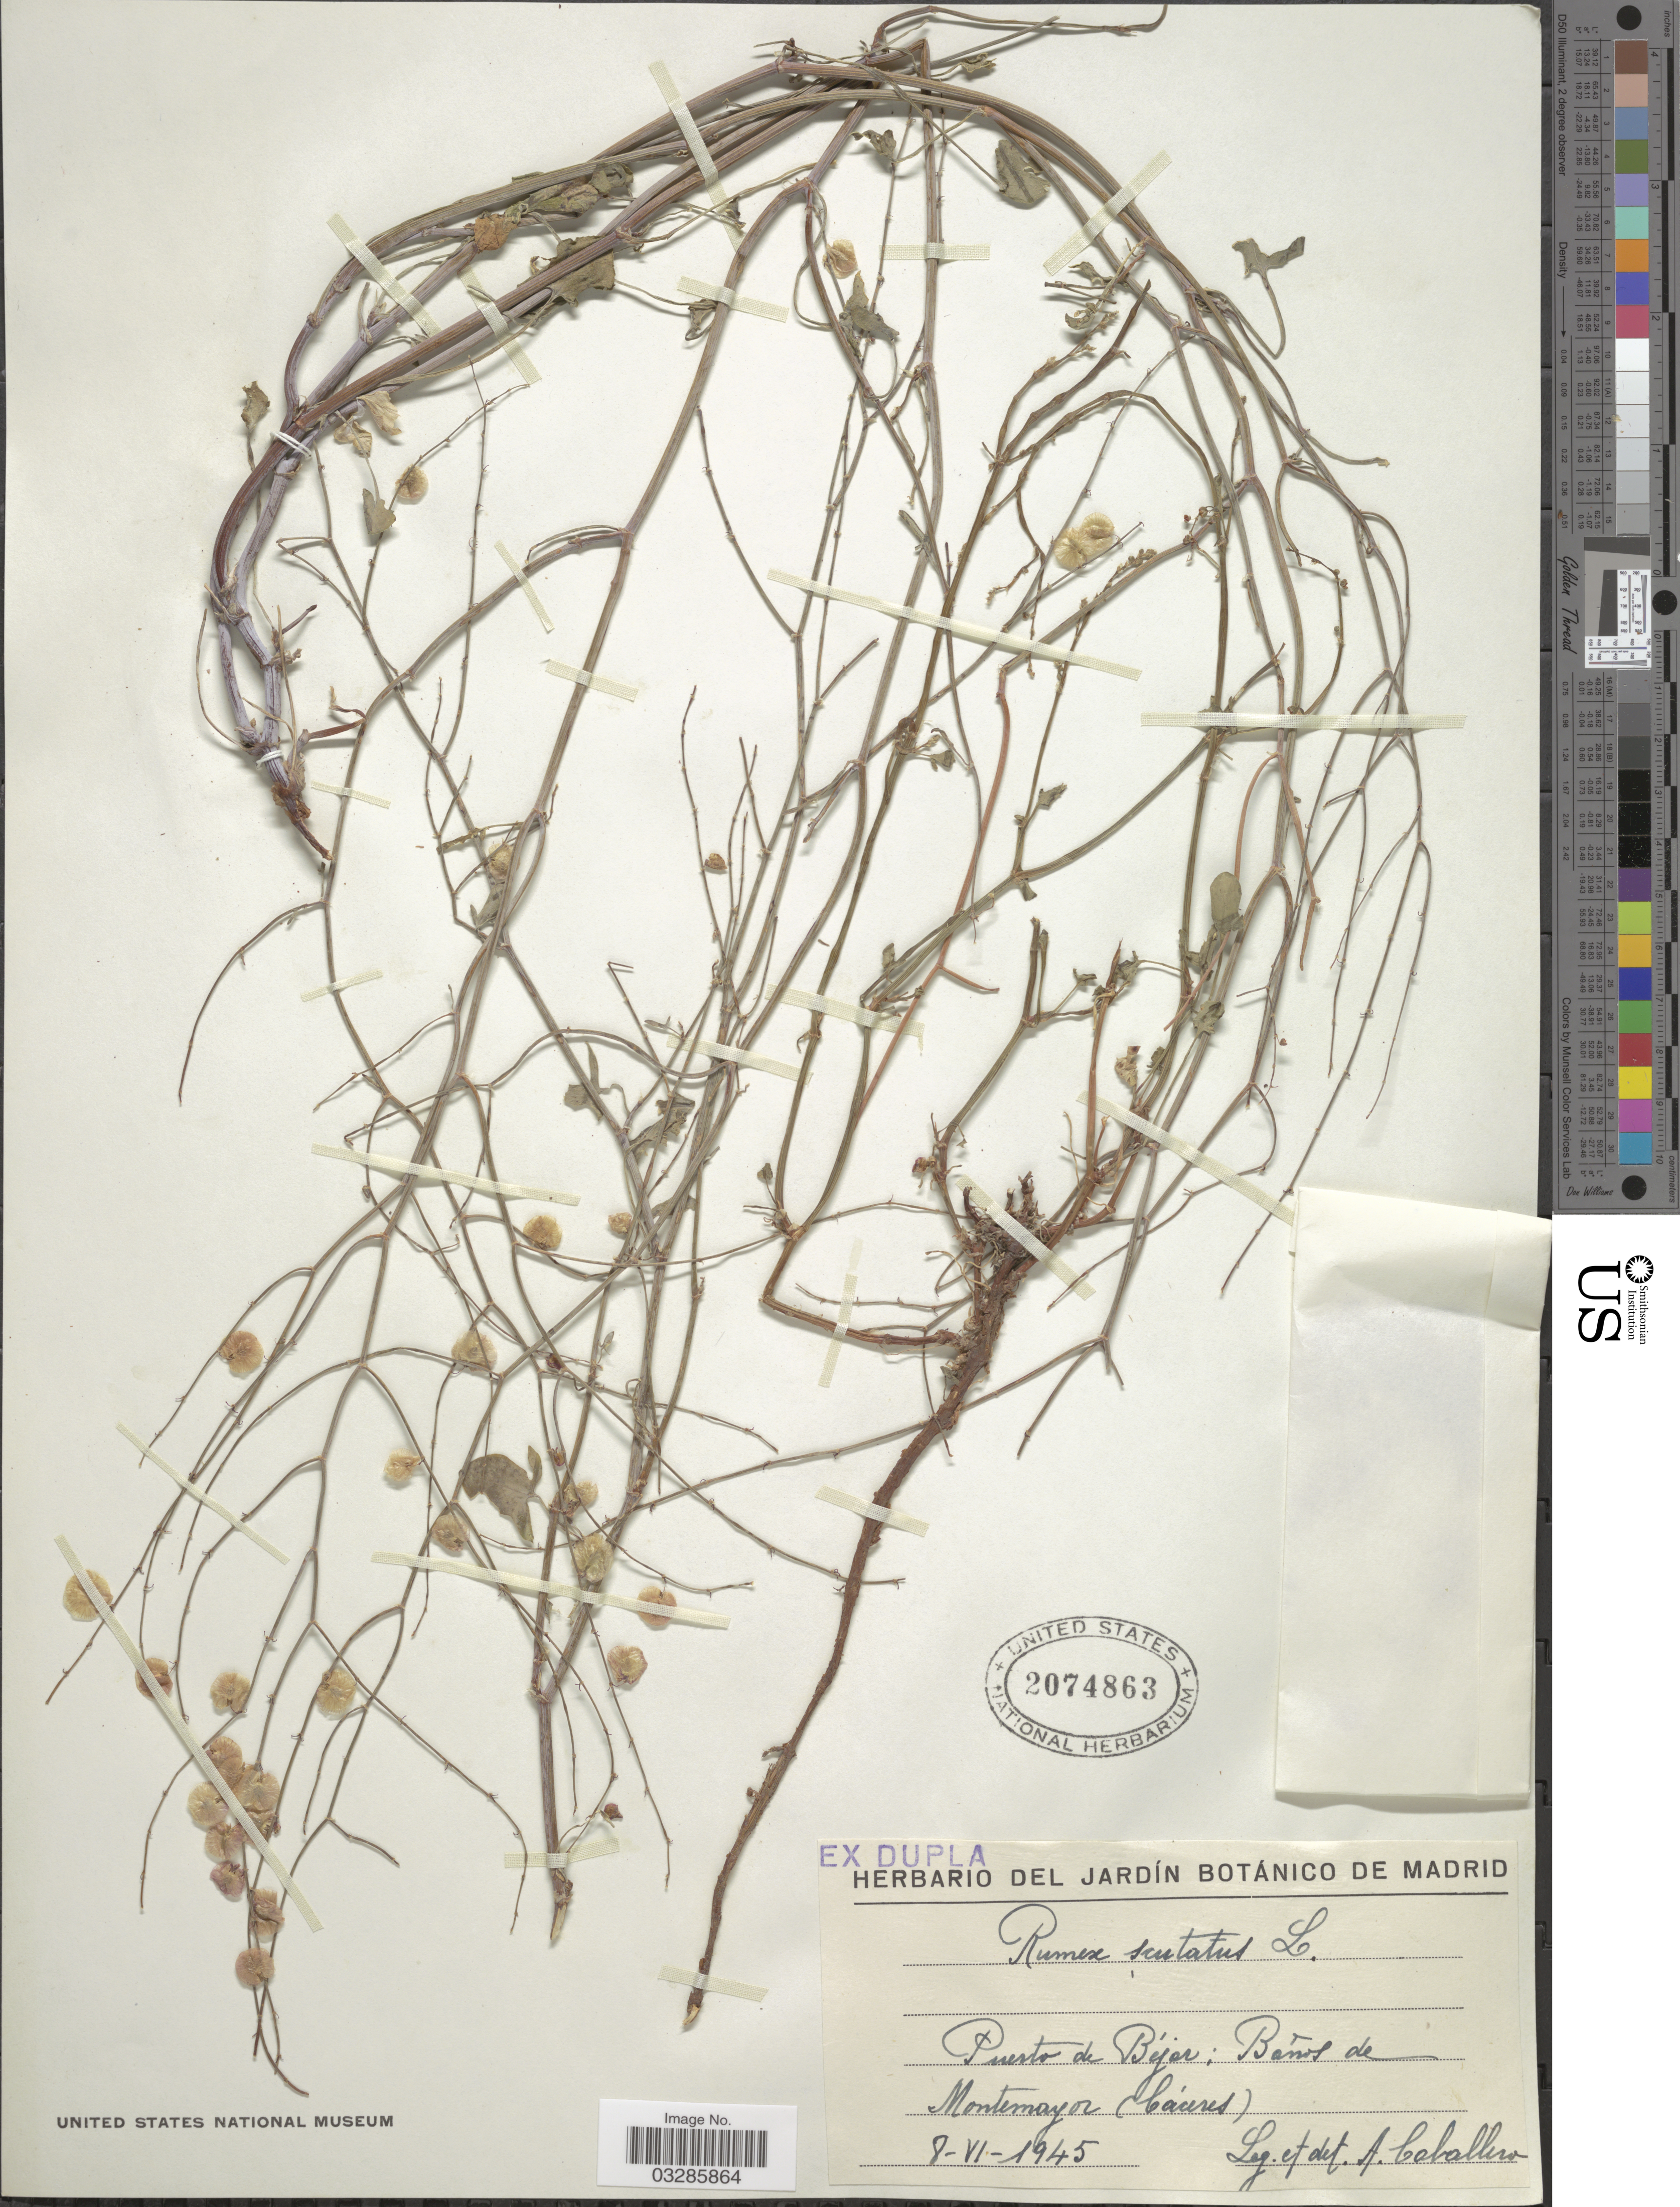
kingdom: Plantae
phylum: Tracheophyta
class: Magnoliopsida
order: Caryophyllales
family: Polygonaceae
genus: Rumex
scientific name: Rumex scutatus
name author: L.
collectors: A. Caballero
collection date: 1945-06-08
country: Spain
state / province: Madrid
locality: Puerto de Béjar: Baños de Montemayor (Cáceres).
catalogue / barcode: US 2074863